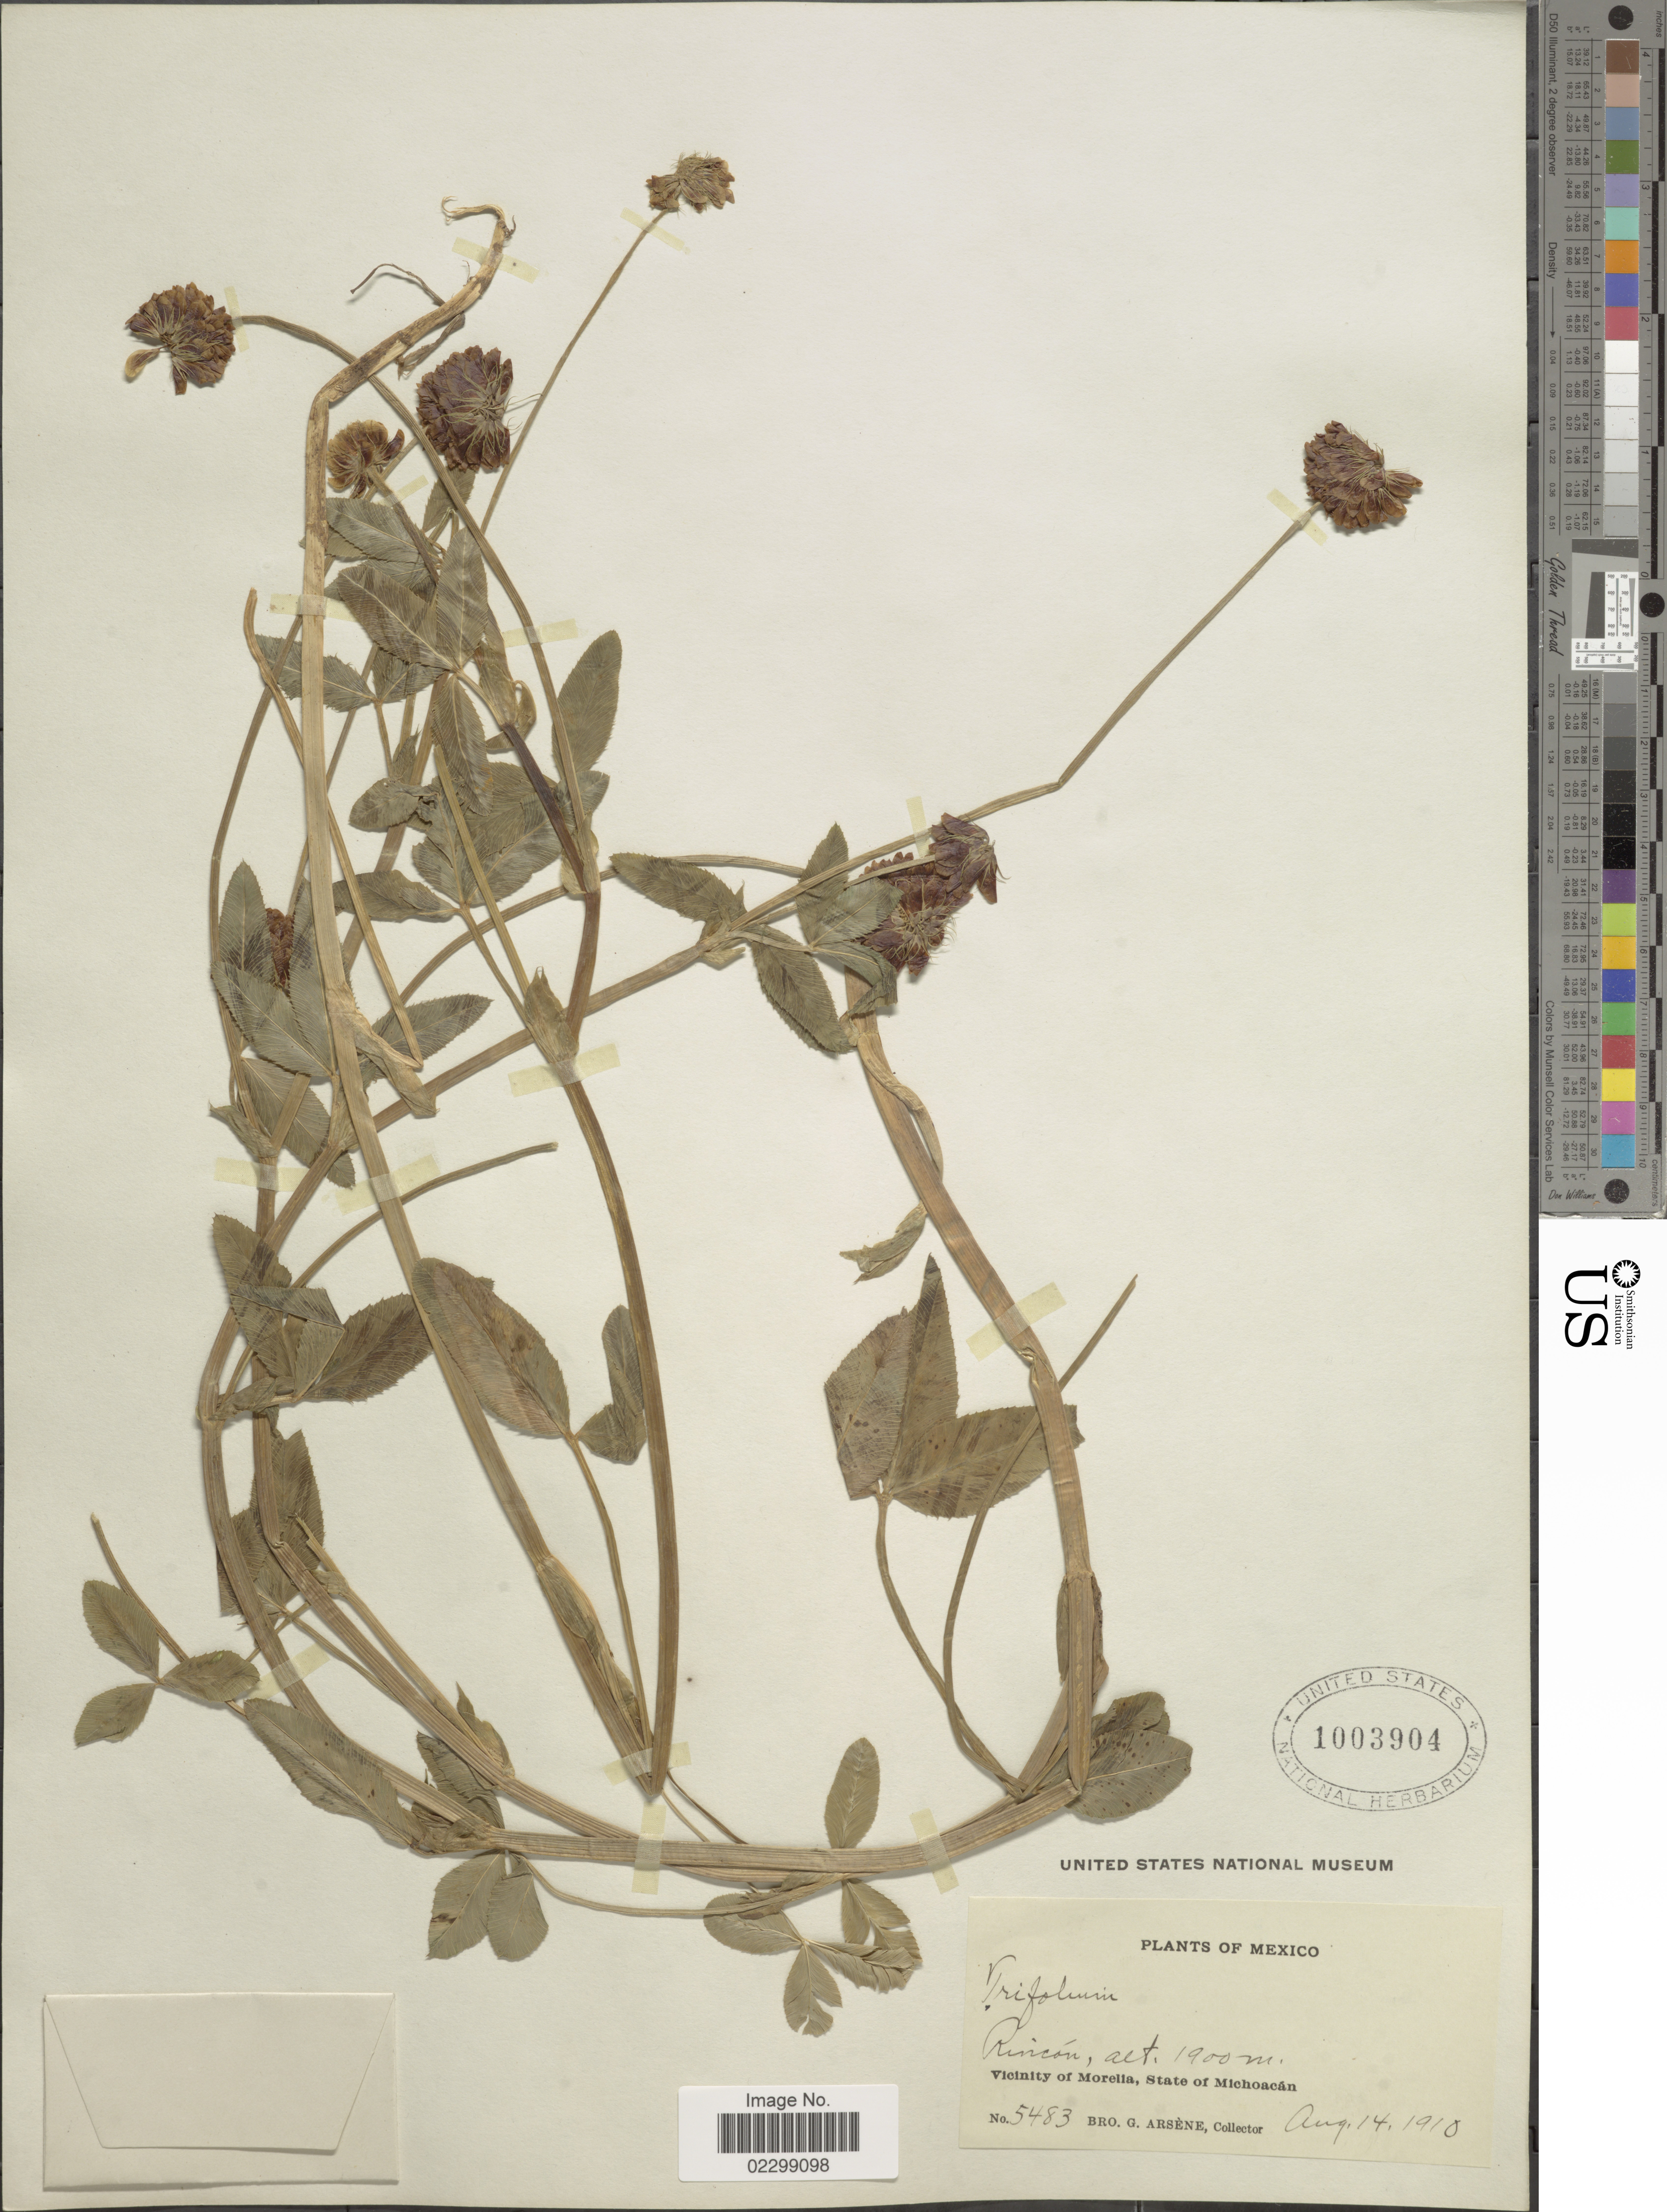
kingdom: Plantae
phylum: Tracheophyta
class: Magnoliopsida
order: Fabales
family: Fabaceae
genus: Trifolium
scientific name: Trifolium sp.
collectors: Bro. G. Arsène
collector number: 5483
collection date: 1910-08-14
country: Mexico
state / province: Michoacán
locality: Rincón, vicinity of Morelia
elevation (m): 1900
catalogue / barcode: US 1003904